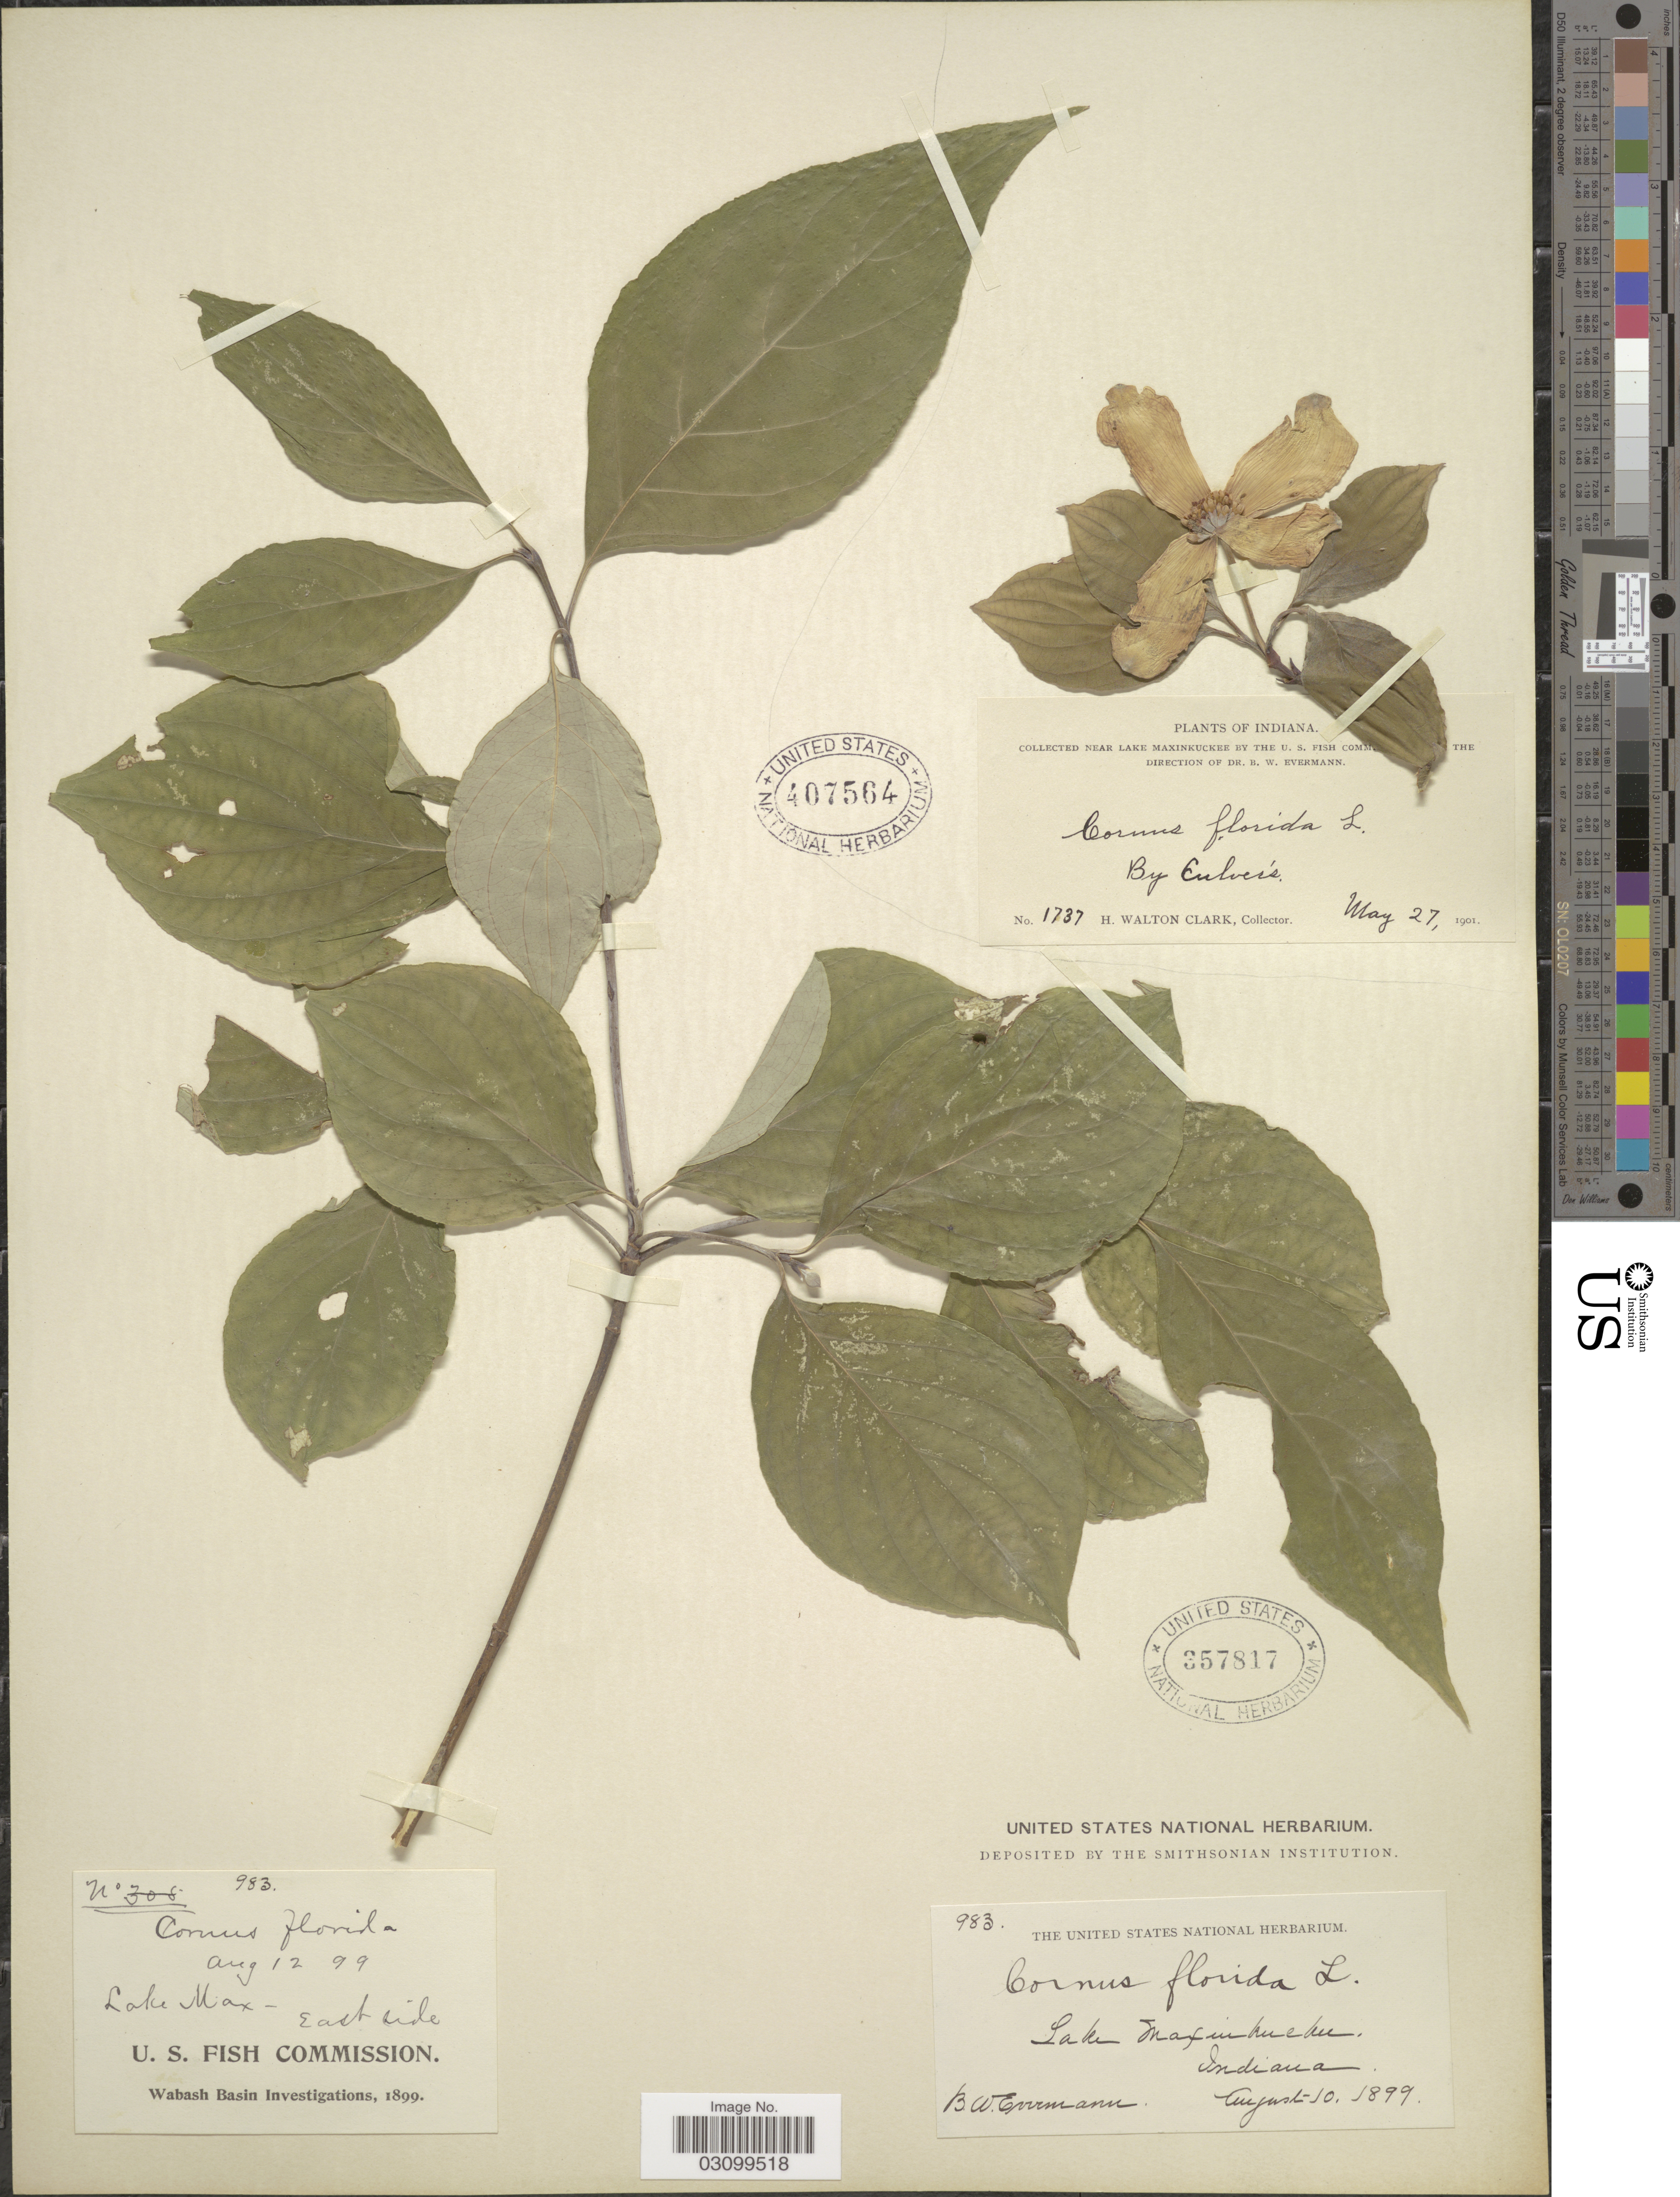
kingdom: Plantae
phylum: Tracheophyta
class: Magnoliopsida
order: Cornales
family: Cornaceae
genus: Cornus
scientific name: Cornus florida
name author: L.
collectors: H. W. Clark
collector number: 1737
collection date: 1901-05-27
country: United States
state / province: Indiana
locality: Near Lake Maxinkuckee. By Culver's.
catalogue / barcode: US 407564